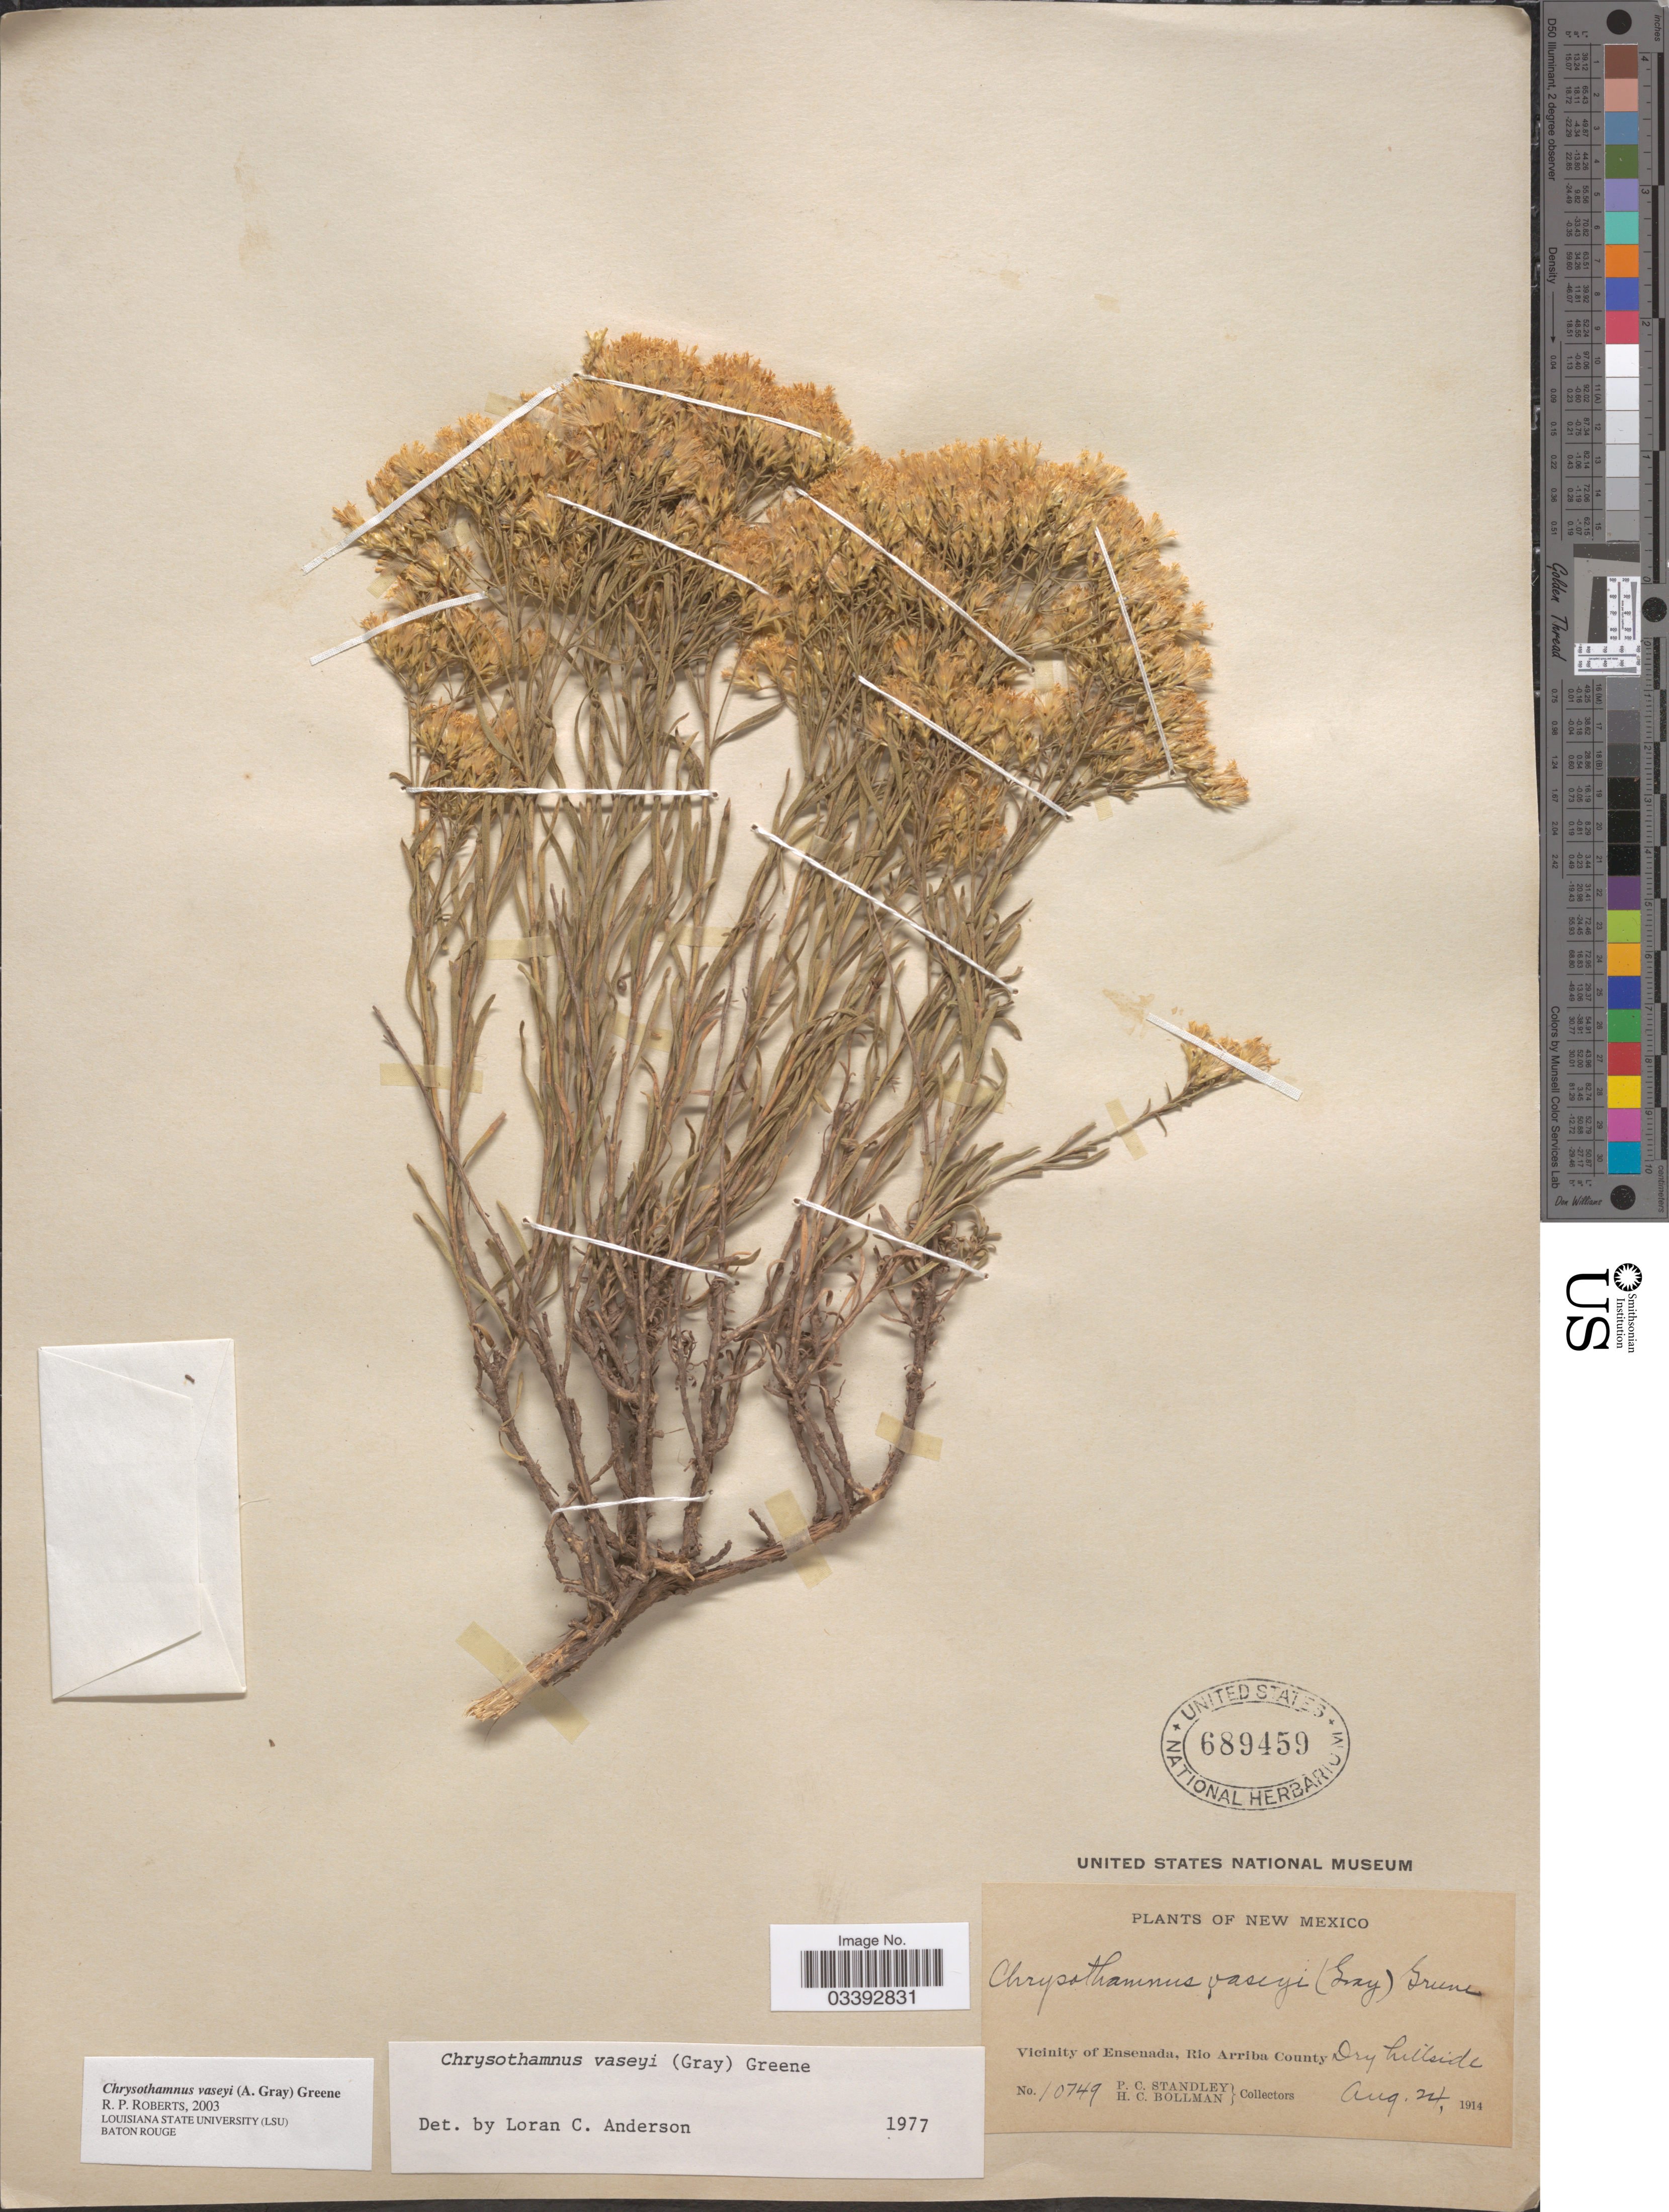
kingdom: Plantae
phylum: Tracheophyta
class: Magnoliopsida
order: Asterales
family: Asteraceae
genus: Chrysothamnus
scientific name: Chrysothamnus vaseyi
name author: (A. Gray) Greene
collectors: P. C. Standley & H. C. Bollman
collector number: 10749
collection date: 1914-08-24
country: United States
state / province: New Mexico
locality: Vicinity of Ensenada, Rio Arriba County.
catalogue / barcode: US 689459